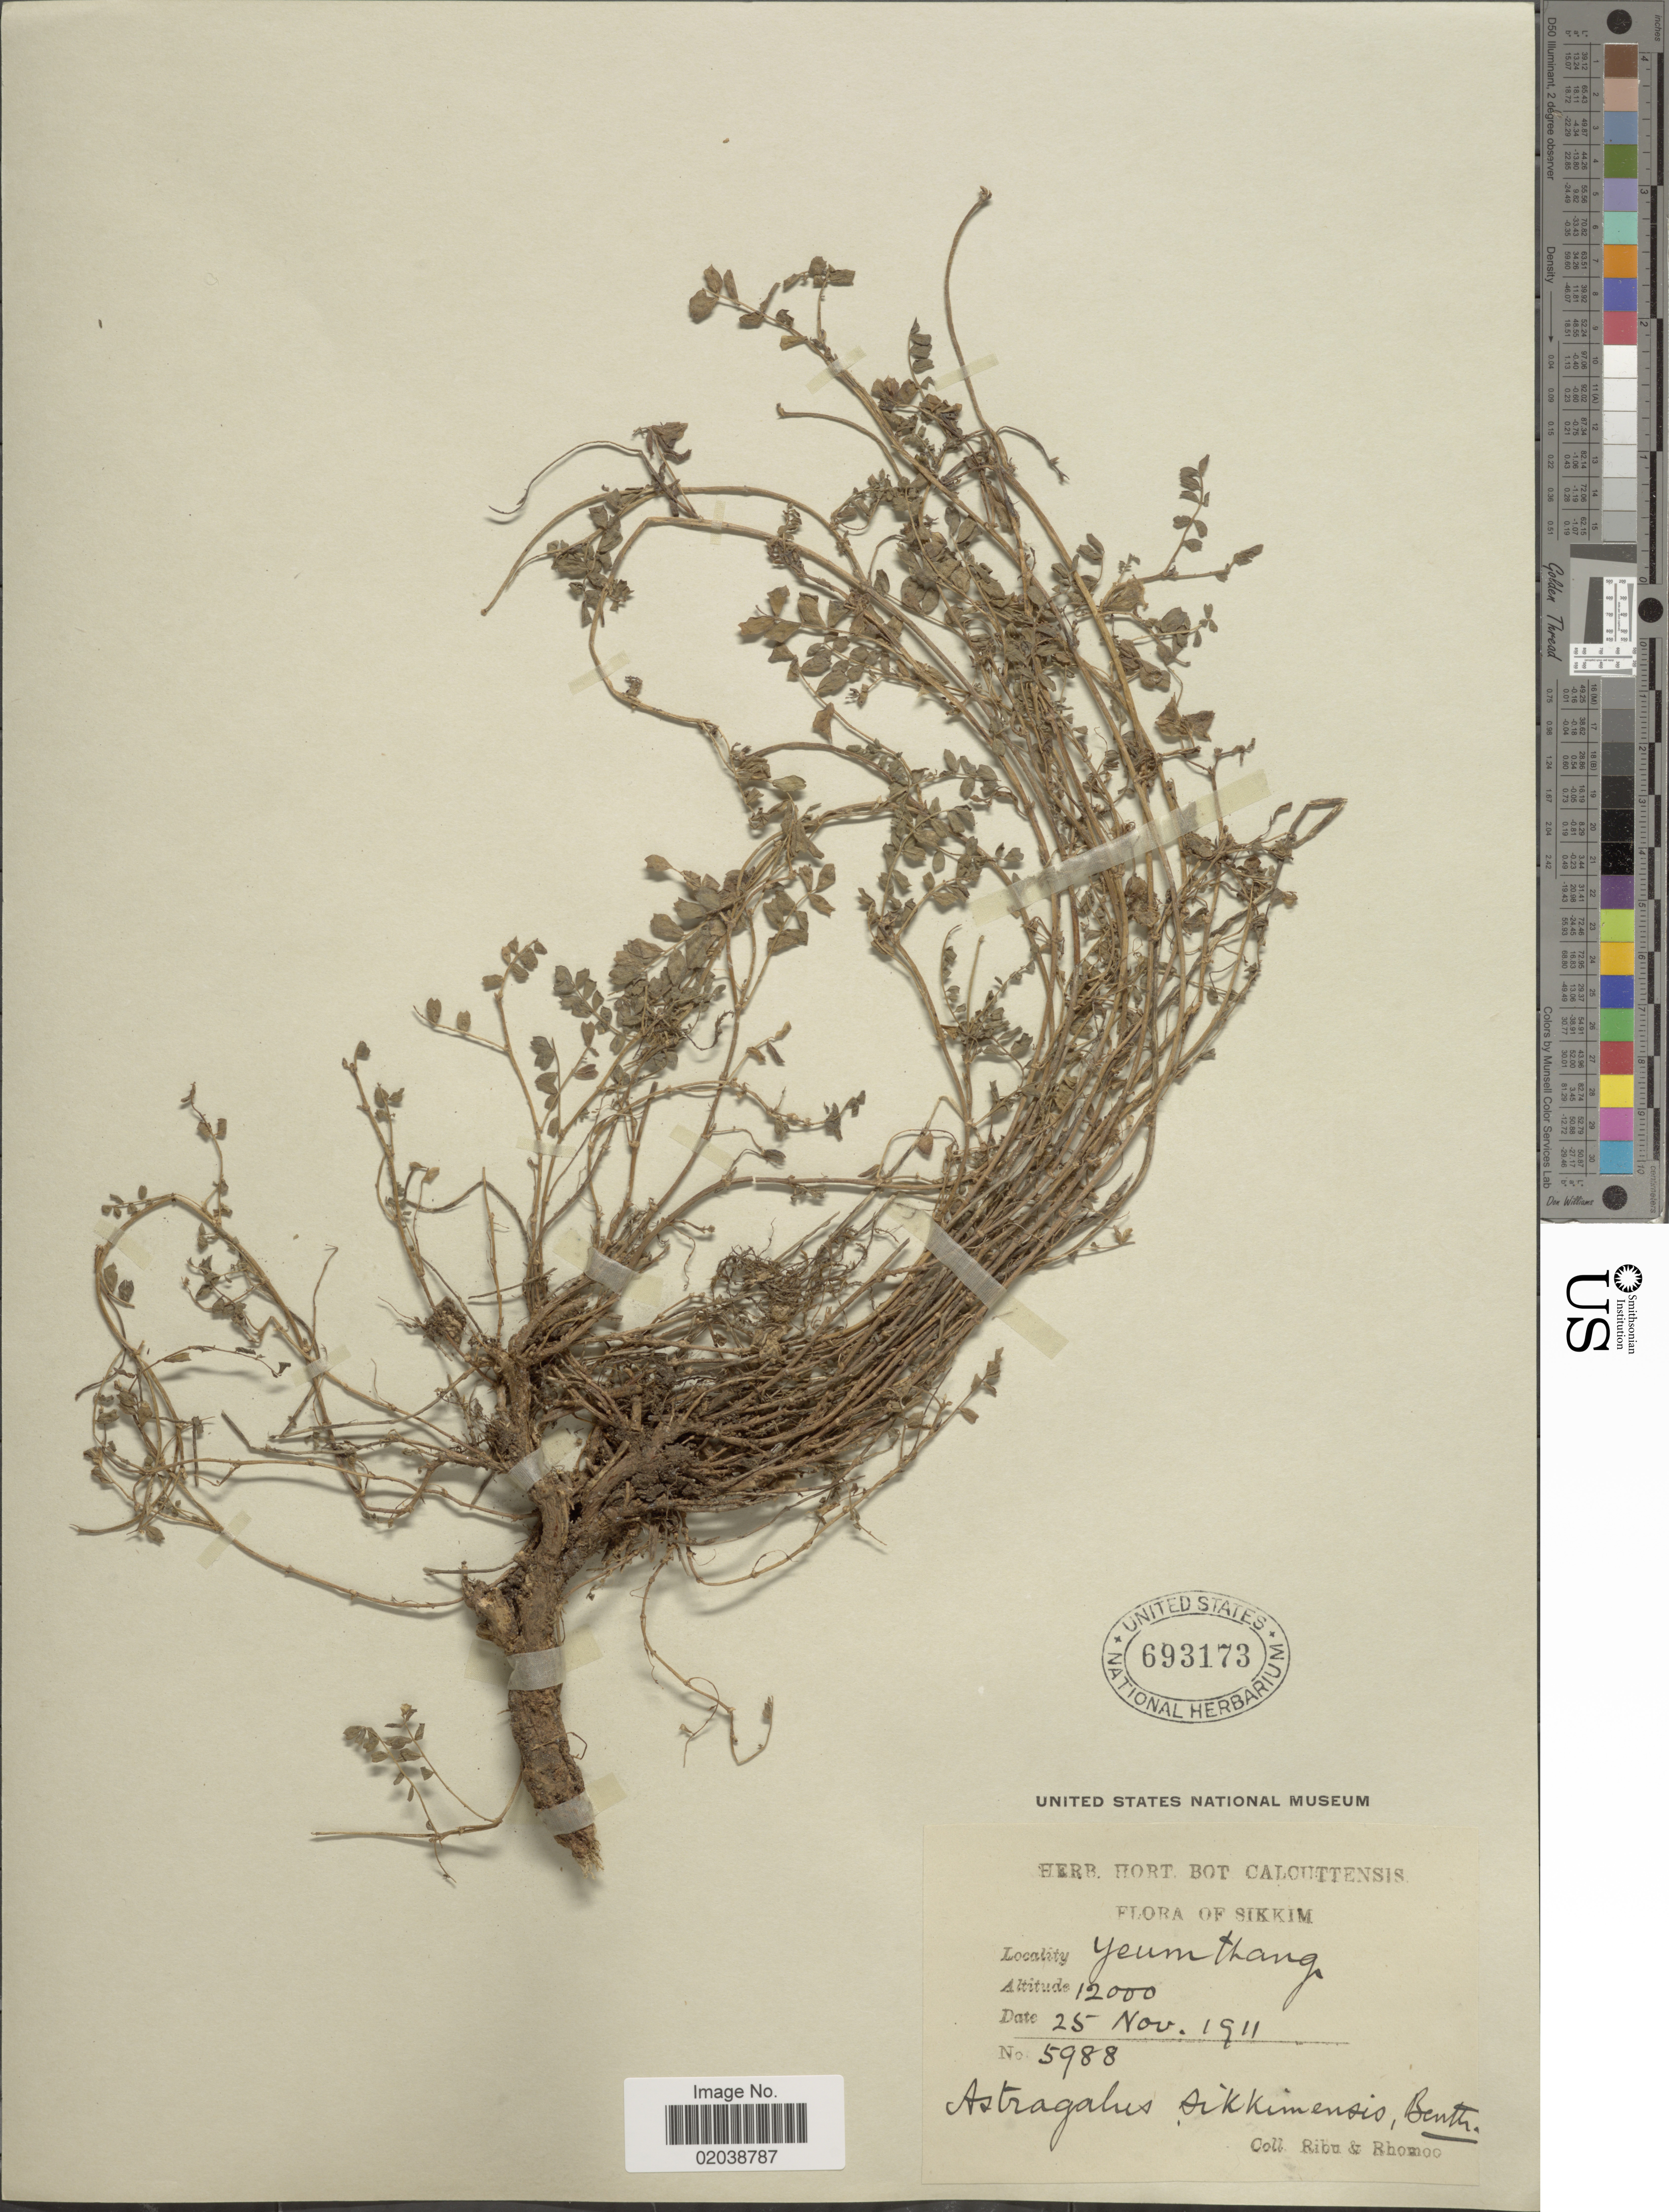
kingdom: Plantae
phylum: Tracheophyta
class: Magnoliopsida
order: Fabales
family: Fabaceae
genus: Astragalus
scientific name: Astragalus sikkimensis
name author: Bunge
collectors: Ribu & Rhomoo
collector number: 5988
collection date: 1911-11-25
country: India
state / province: Sikkim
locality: Yeumthang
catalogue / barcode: US 693173